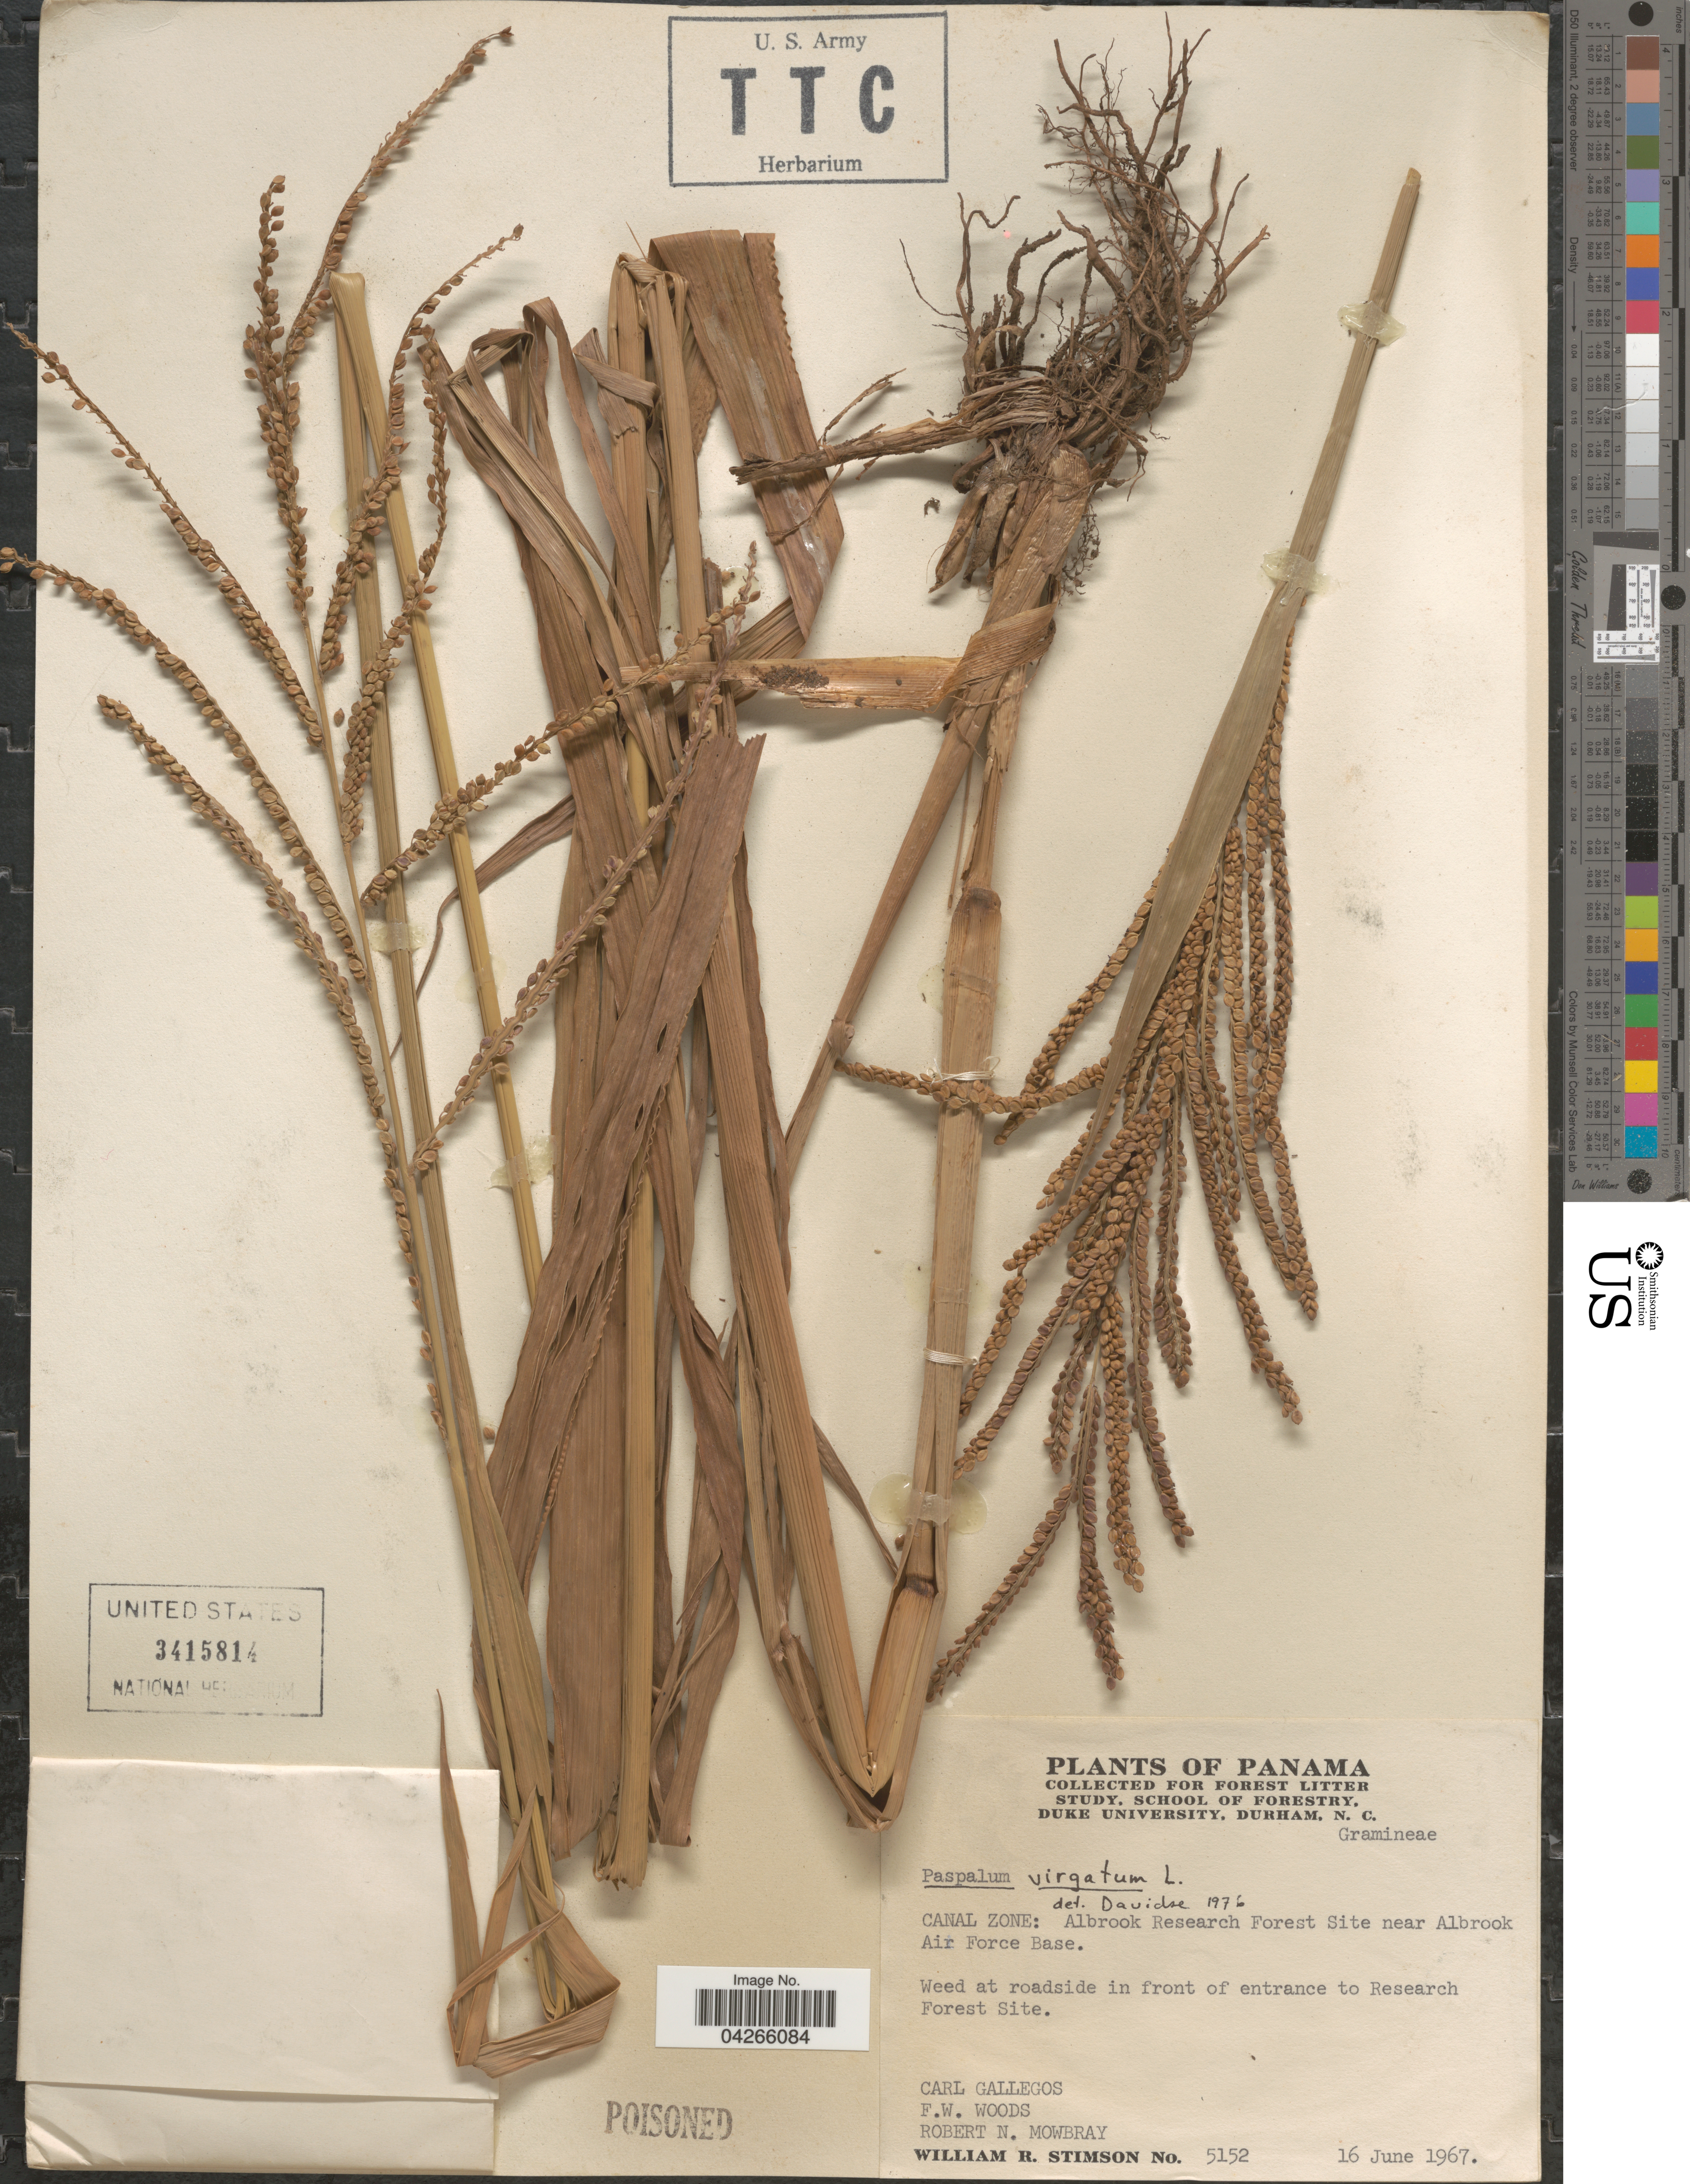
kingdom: Plantae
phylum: Tracheophyta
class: Liliopsida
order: Poales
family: Poaceae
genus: Paspalum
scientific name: Paspalum virgatum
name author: L.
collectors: C. Gallegos, F. W. Woods, R. Mowbray & W. R. Stimson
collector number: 5152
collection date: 1967-06-16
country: Panama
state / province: Colón / Panamá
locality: Canal Zone: Albrook Research Forest Site near Albrook Air Force Base. At roadside in front of entrance to Research Forest Site.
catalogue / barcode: US 3415814